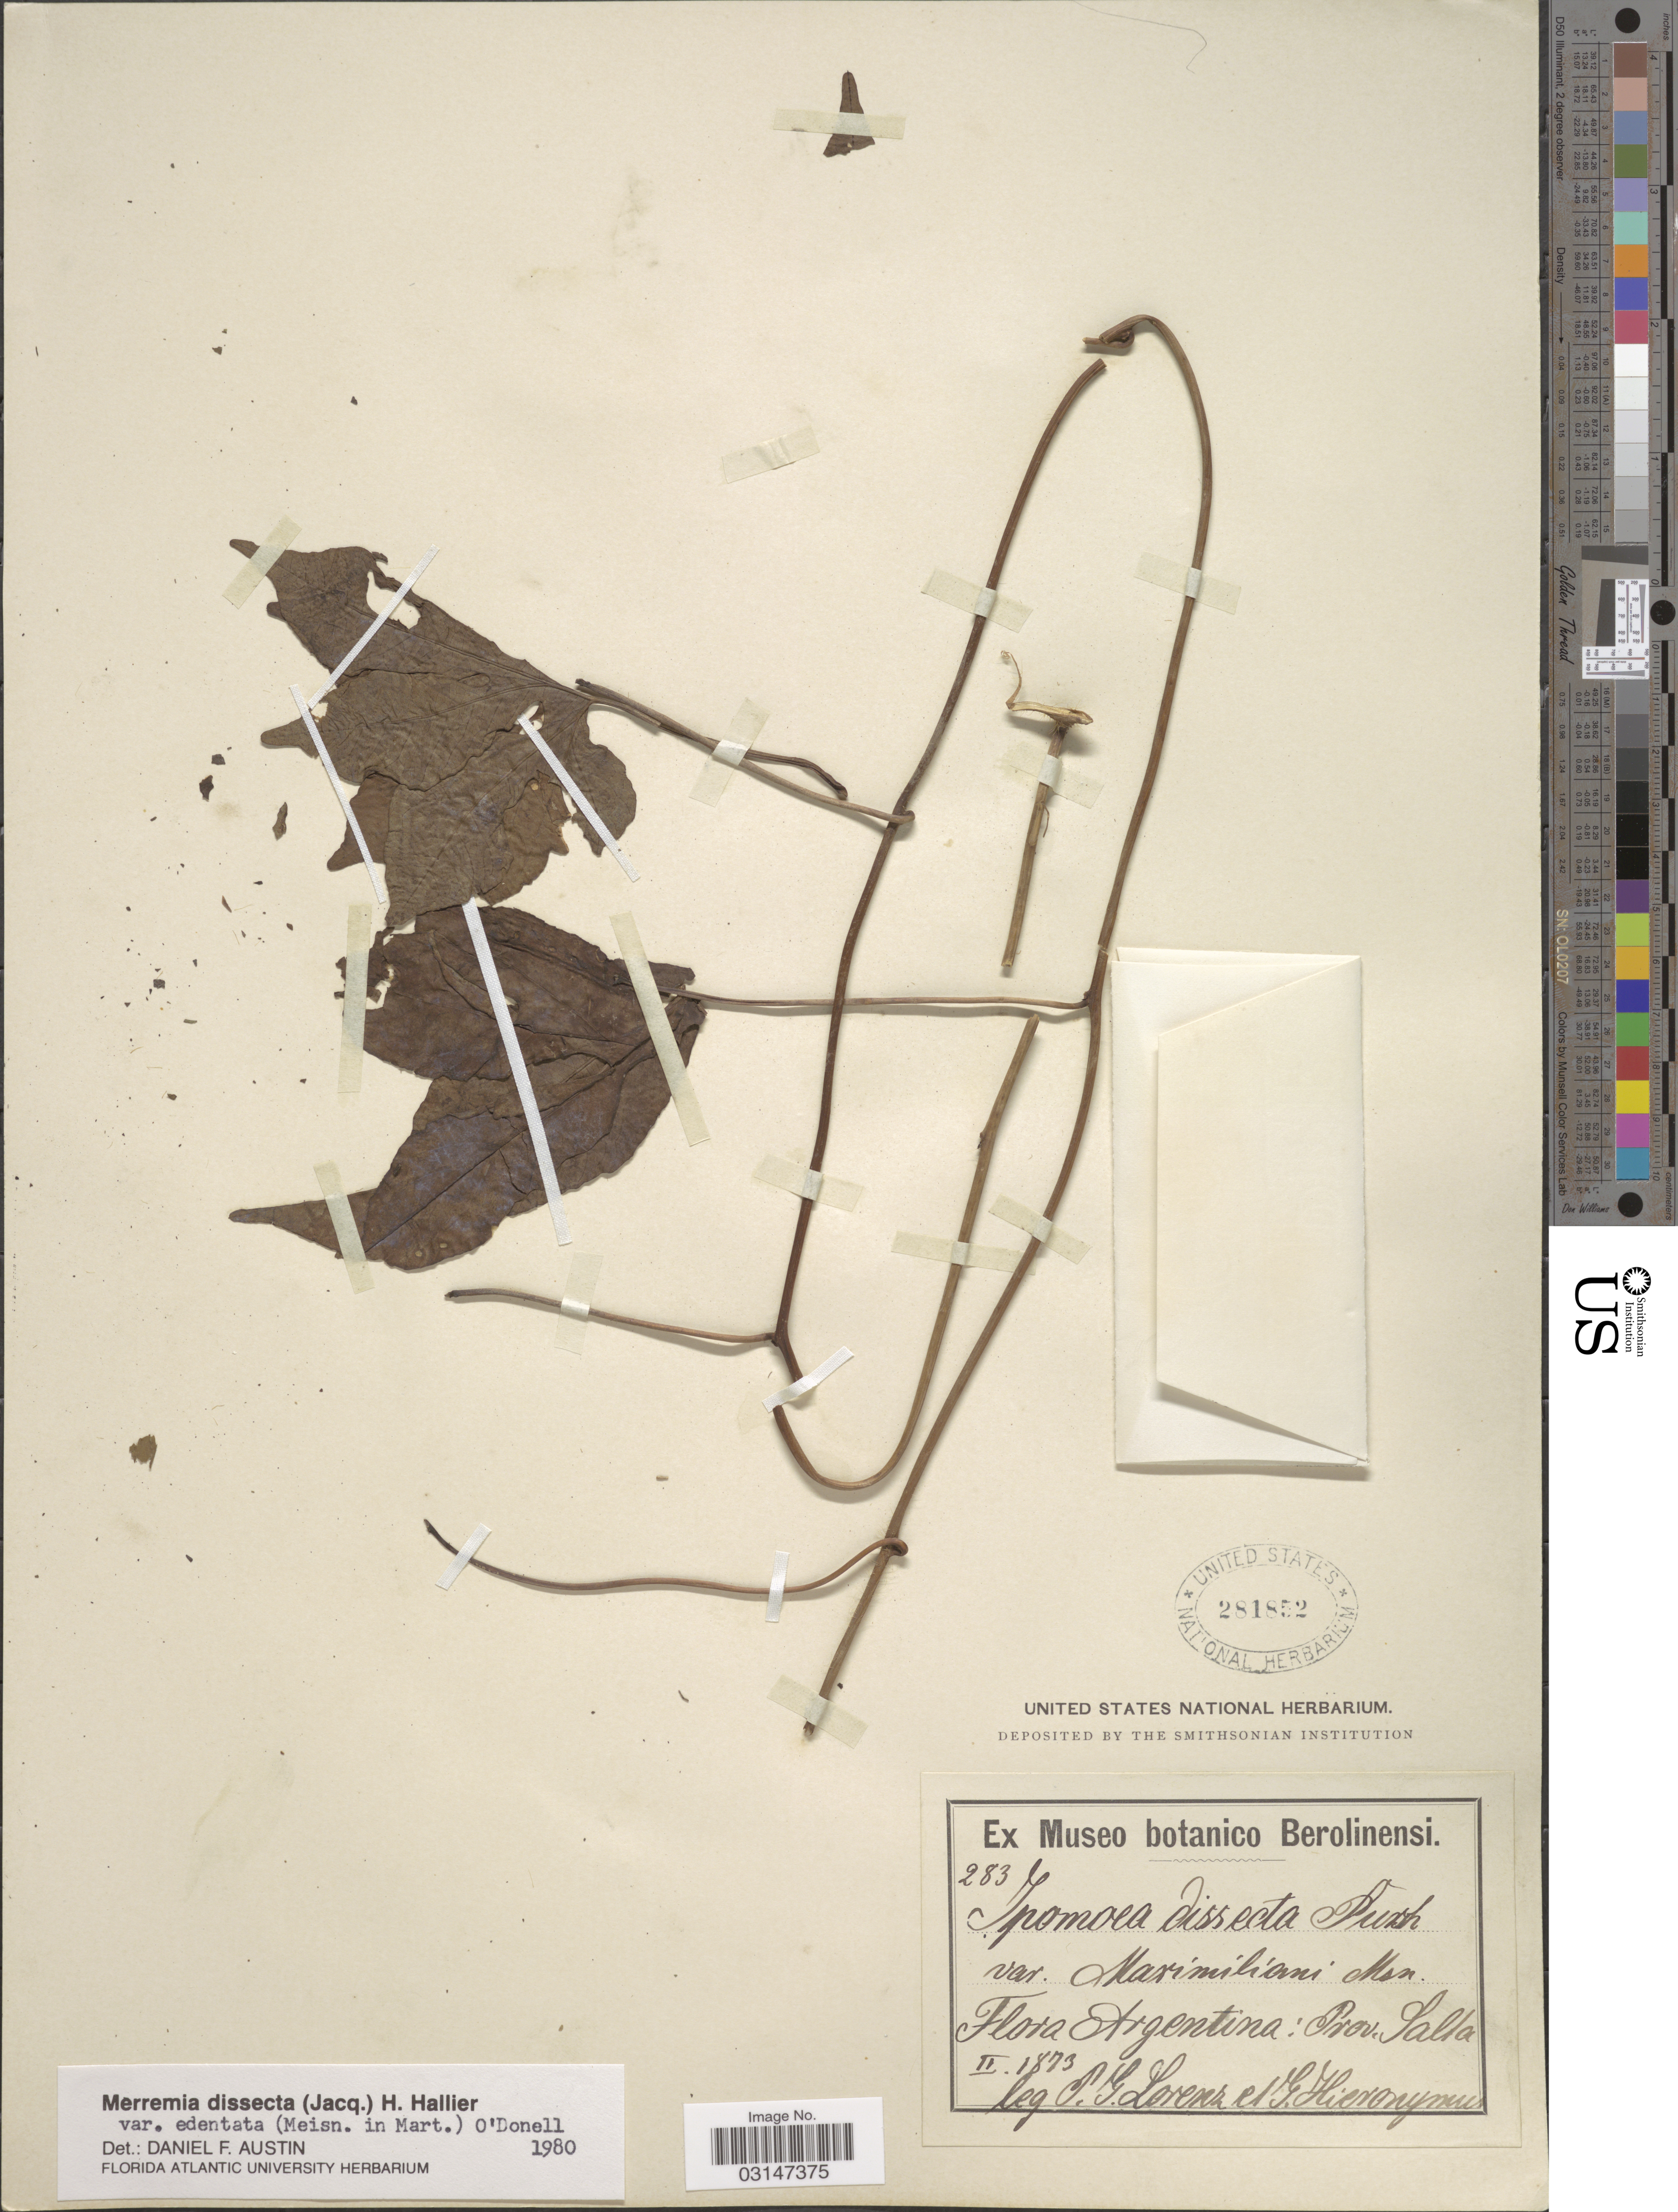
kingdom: Plantae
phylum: Tracheophyta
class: Magnoliopsida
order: Solanales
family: Convolvulaceae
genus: Distimake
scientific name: Distimake dissectus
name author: (Jacq.) A. R. Simões & Staples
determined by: Strong, Mark T., (BOT), Smithsonian Institution - National Museum of Natural History (UNITED STATES)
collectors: P. G. Lorentz & G. H. Hieronymus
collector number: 283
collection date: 1873-02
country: Argentina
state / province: Salta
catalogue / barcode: US 281852